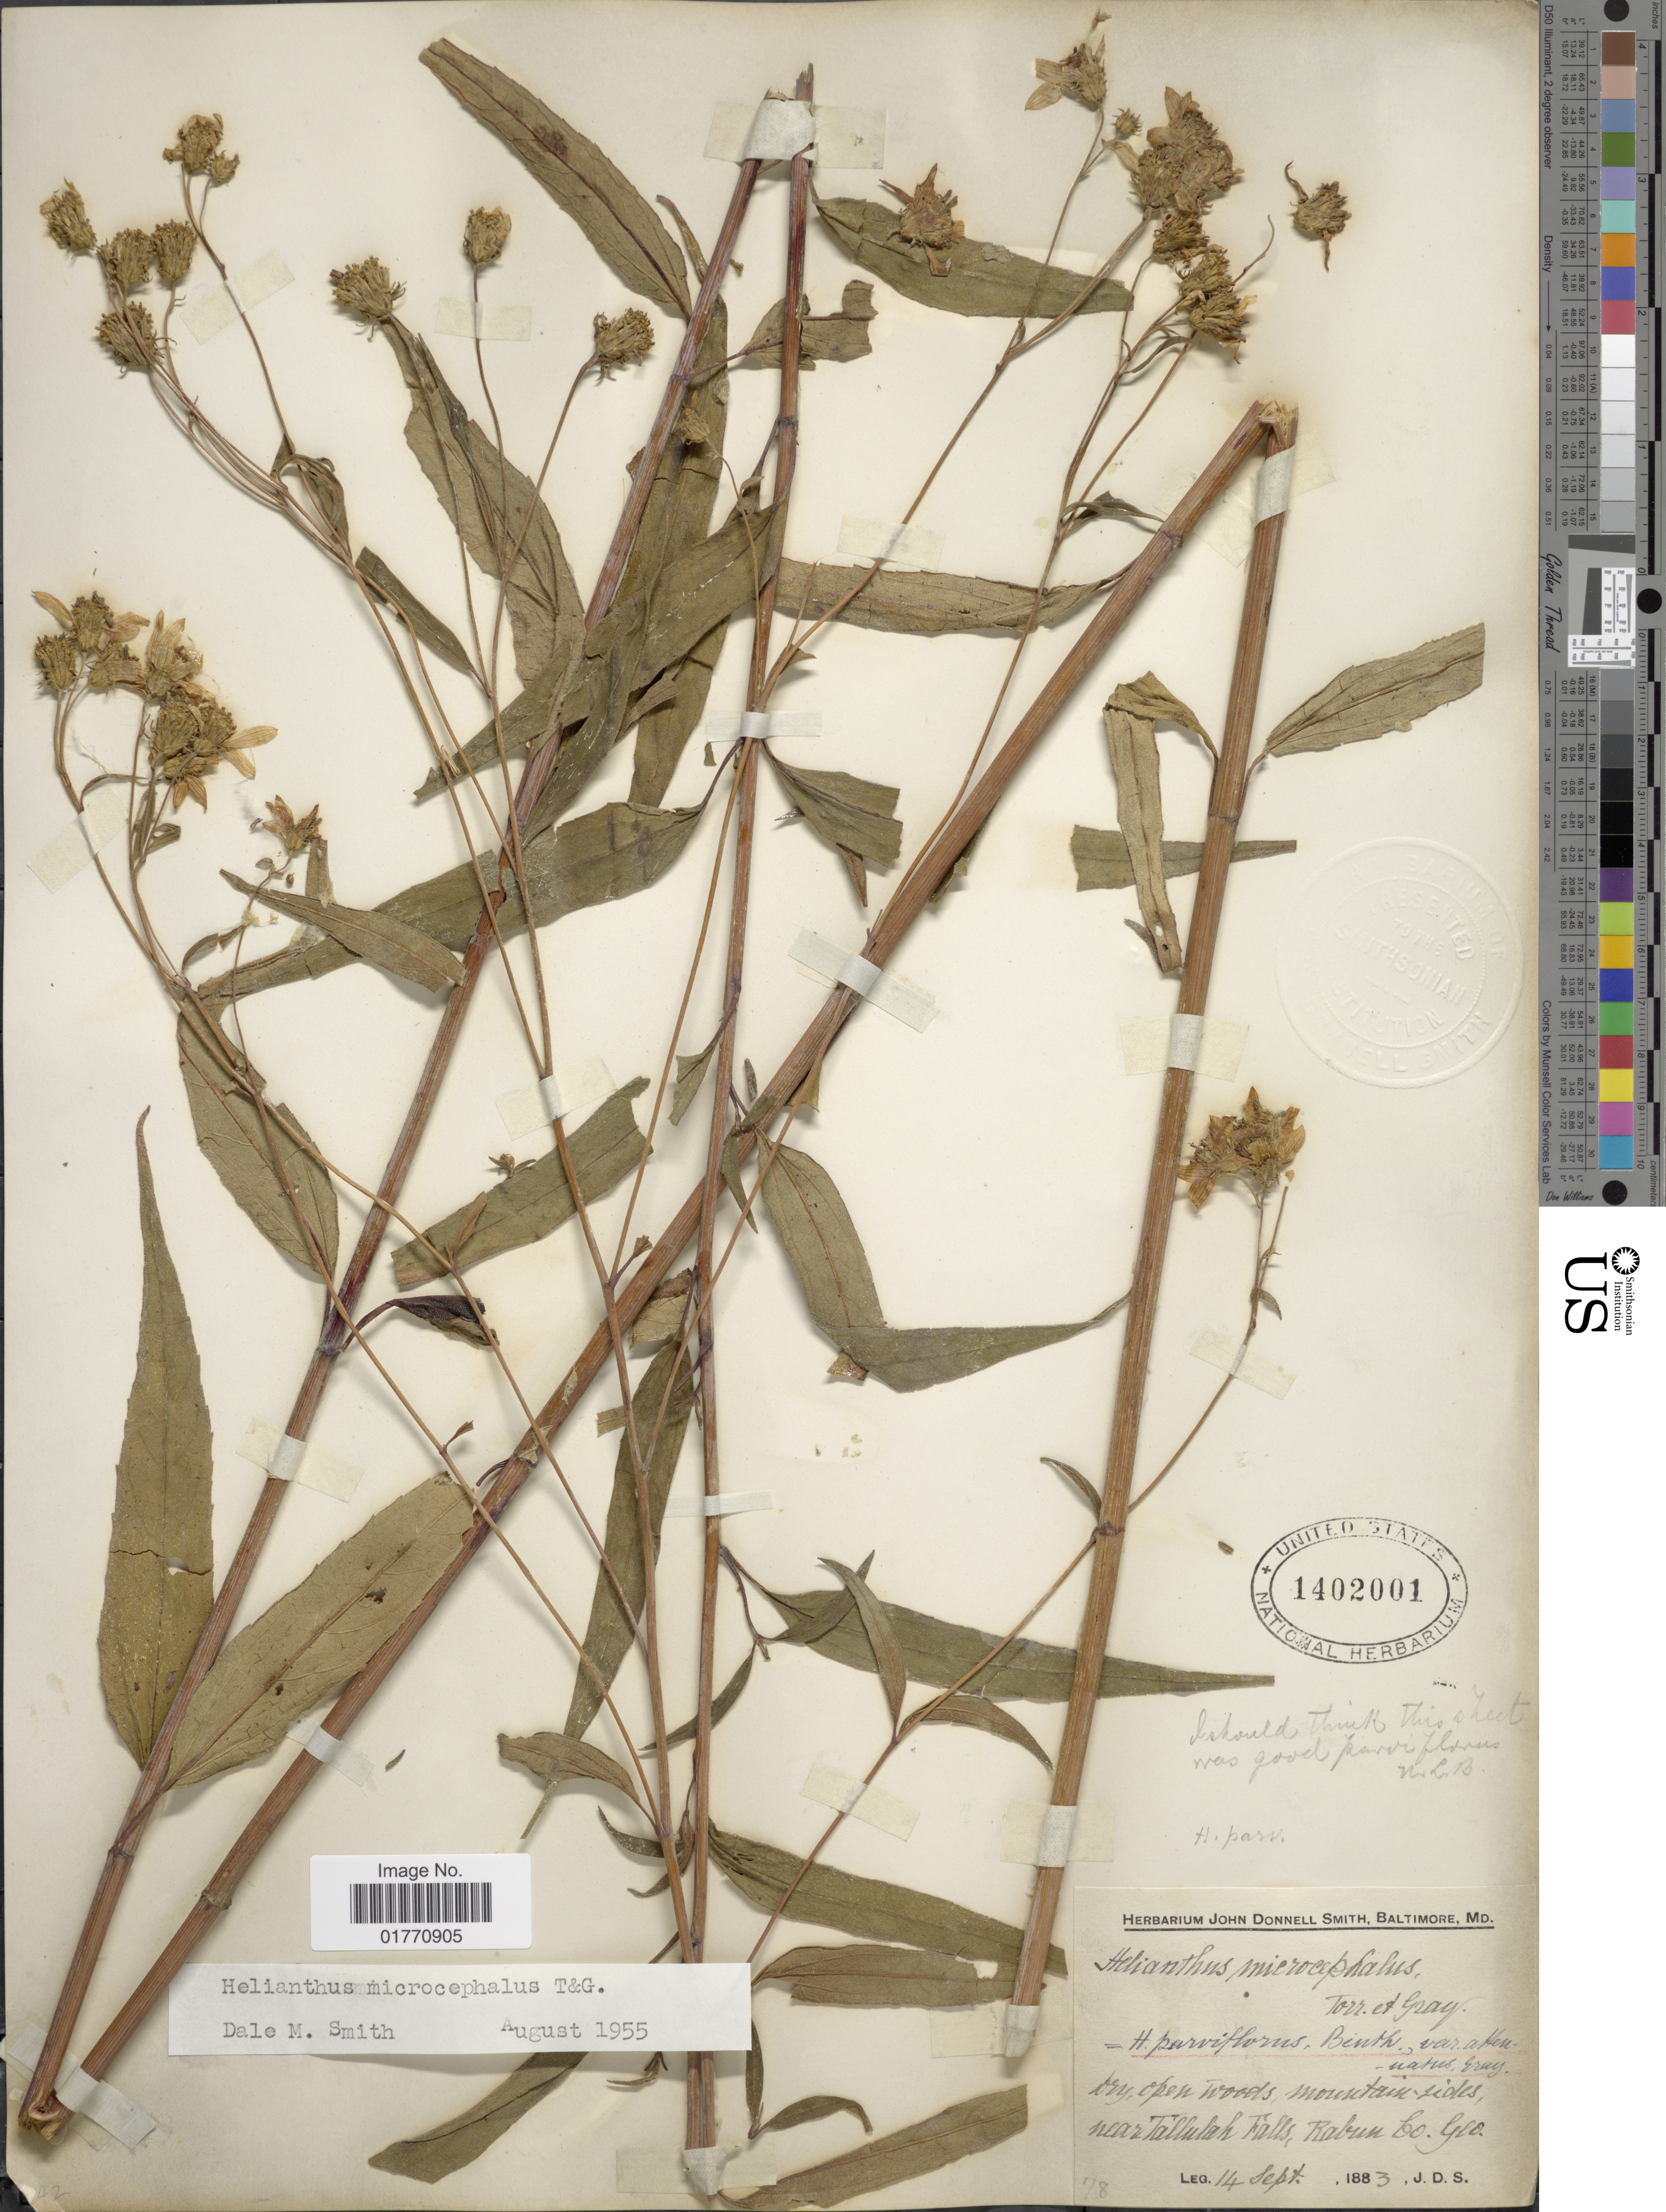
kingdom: Plantae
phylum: Tracheophyta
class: Magnoliopsida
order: Asterales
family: Asteraceae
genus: Helianthus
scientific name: Helianthus microcephalus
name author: Torr. & A. Gray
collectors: J. Donnell Smith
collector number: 73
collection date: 1883-09-14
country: United States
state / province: Georgia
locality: Mountain sides, near Tallulak Falls, Kabur Co.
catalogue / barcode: US 1402001